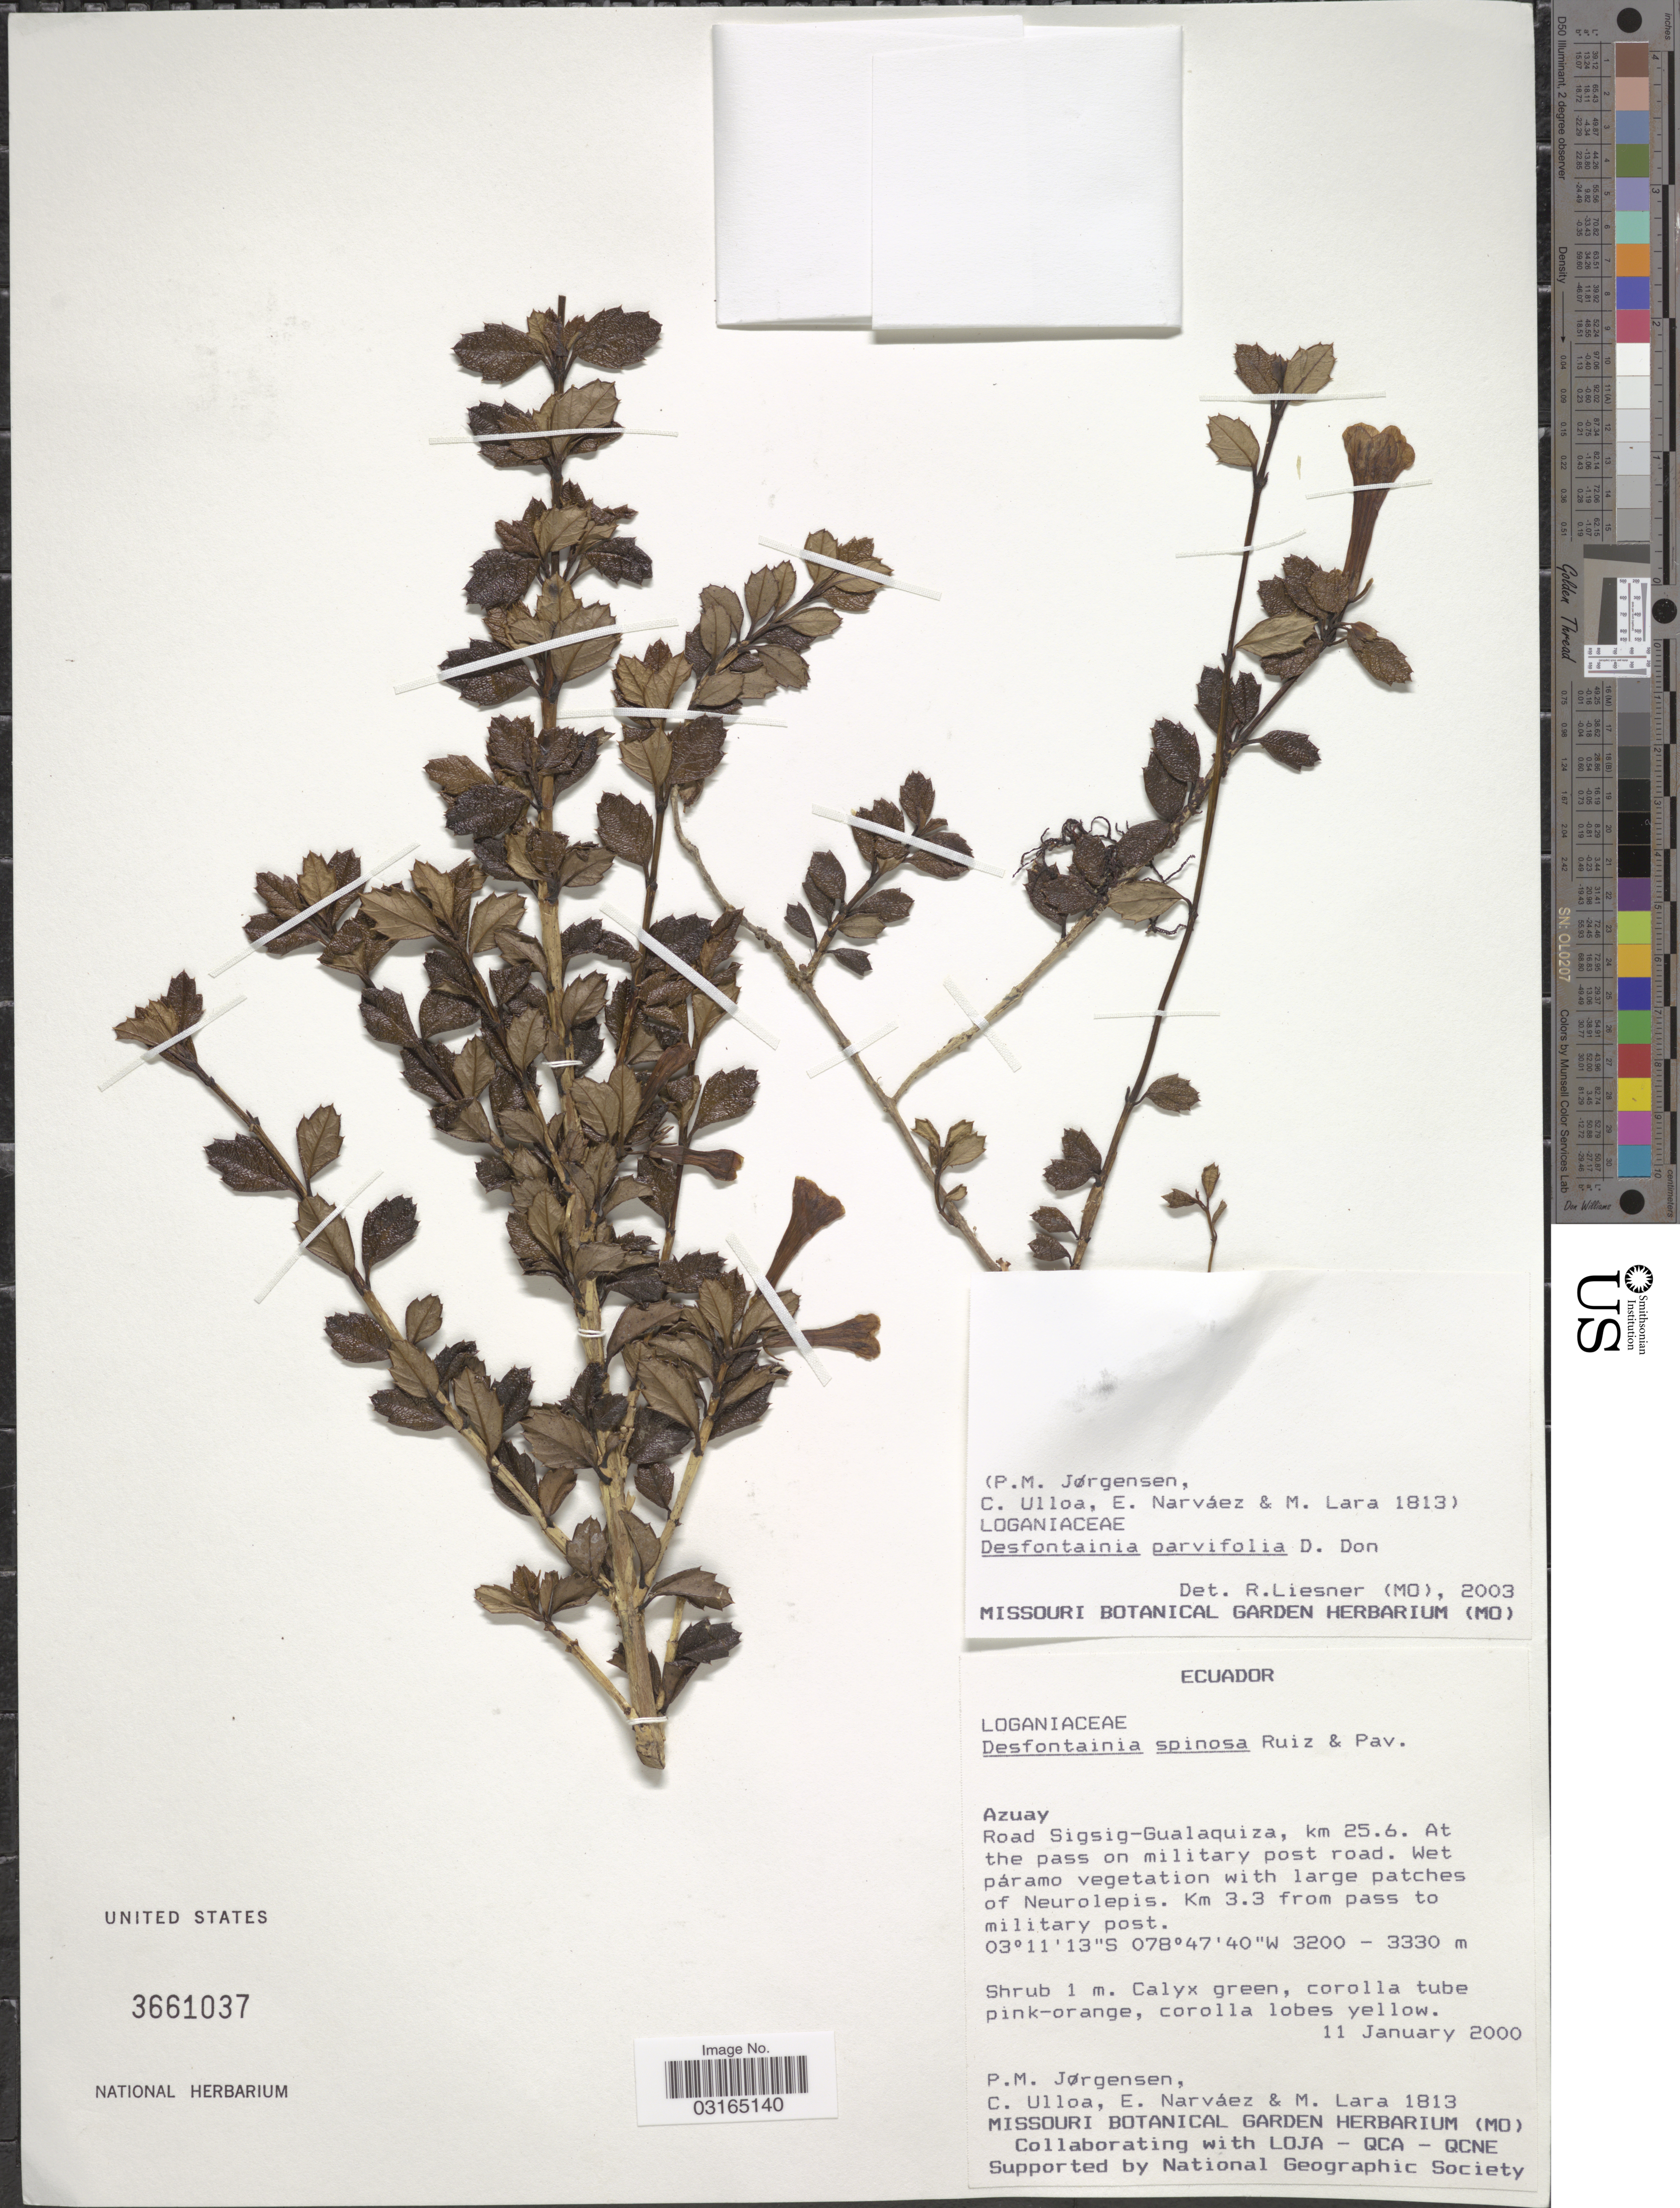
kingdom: Plantae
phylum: Tracheophyta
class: Magnoliopsida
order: Bruniales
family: Columelliaceae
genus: Desfontainia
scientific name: Desfontainia sp.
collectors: P. M. Jørgensen, C. Ulloa, E. Narváez & M. Lara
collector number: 1813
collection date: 2000-01-11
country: Ecuador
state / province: Azuay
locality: Road Sigsig-Gualaquiza, km 25.6. At the pass on military post road. Km 3.3 from pass to military post.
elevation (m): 3200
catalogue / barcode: US 3661037